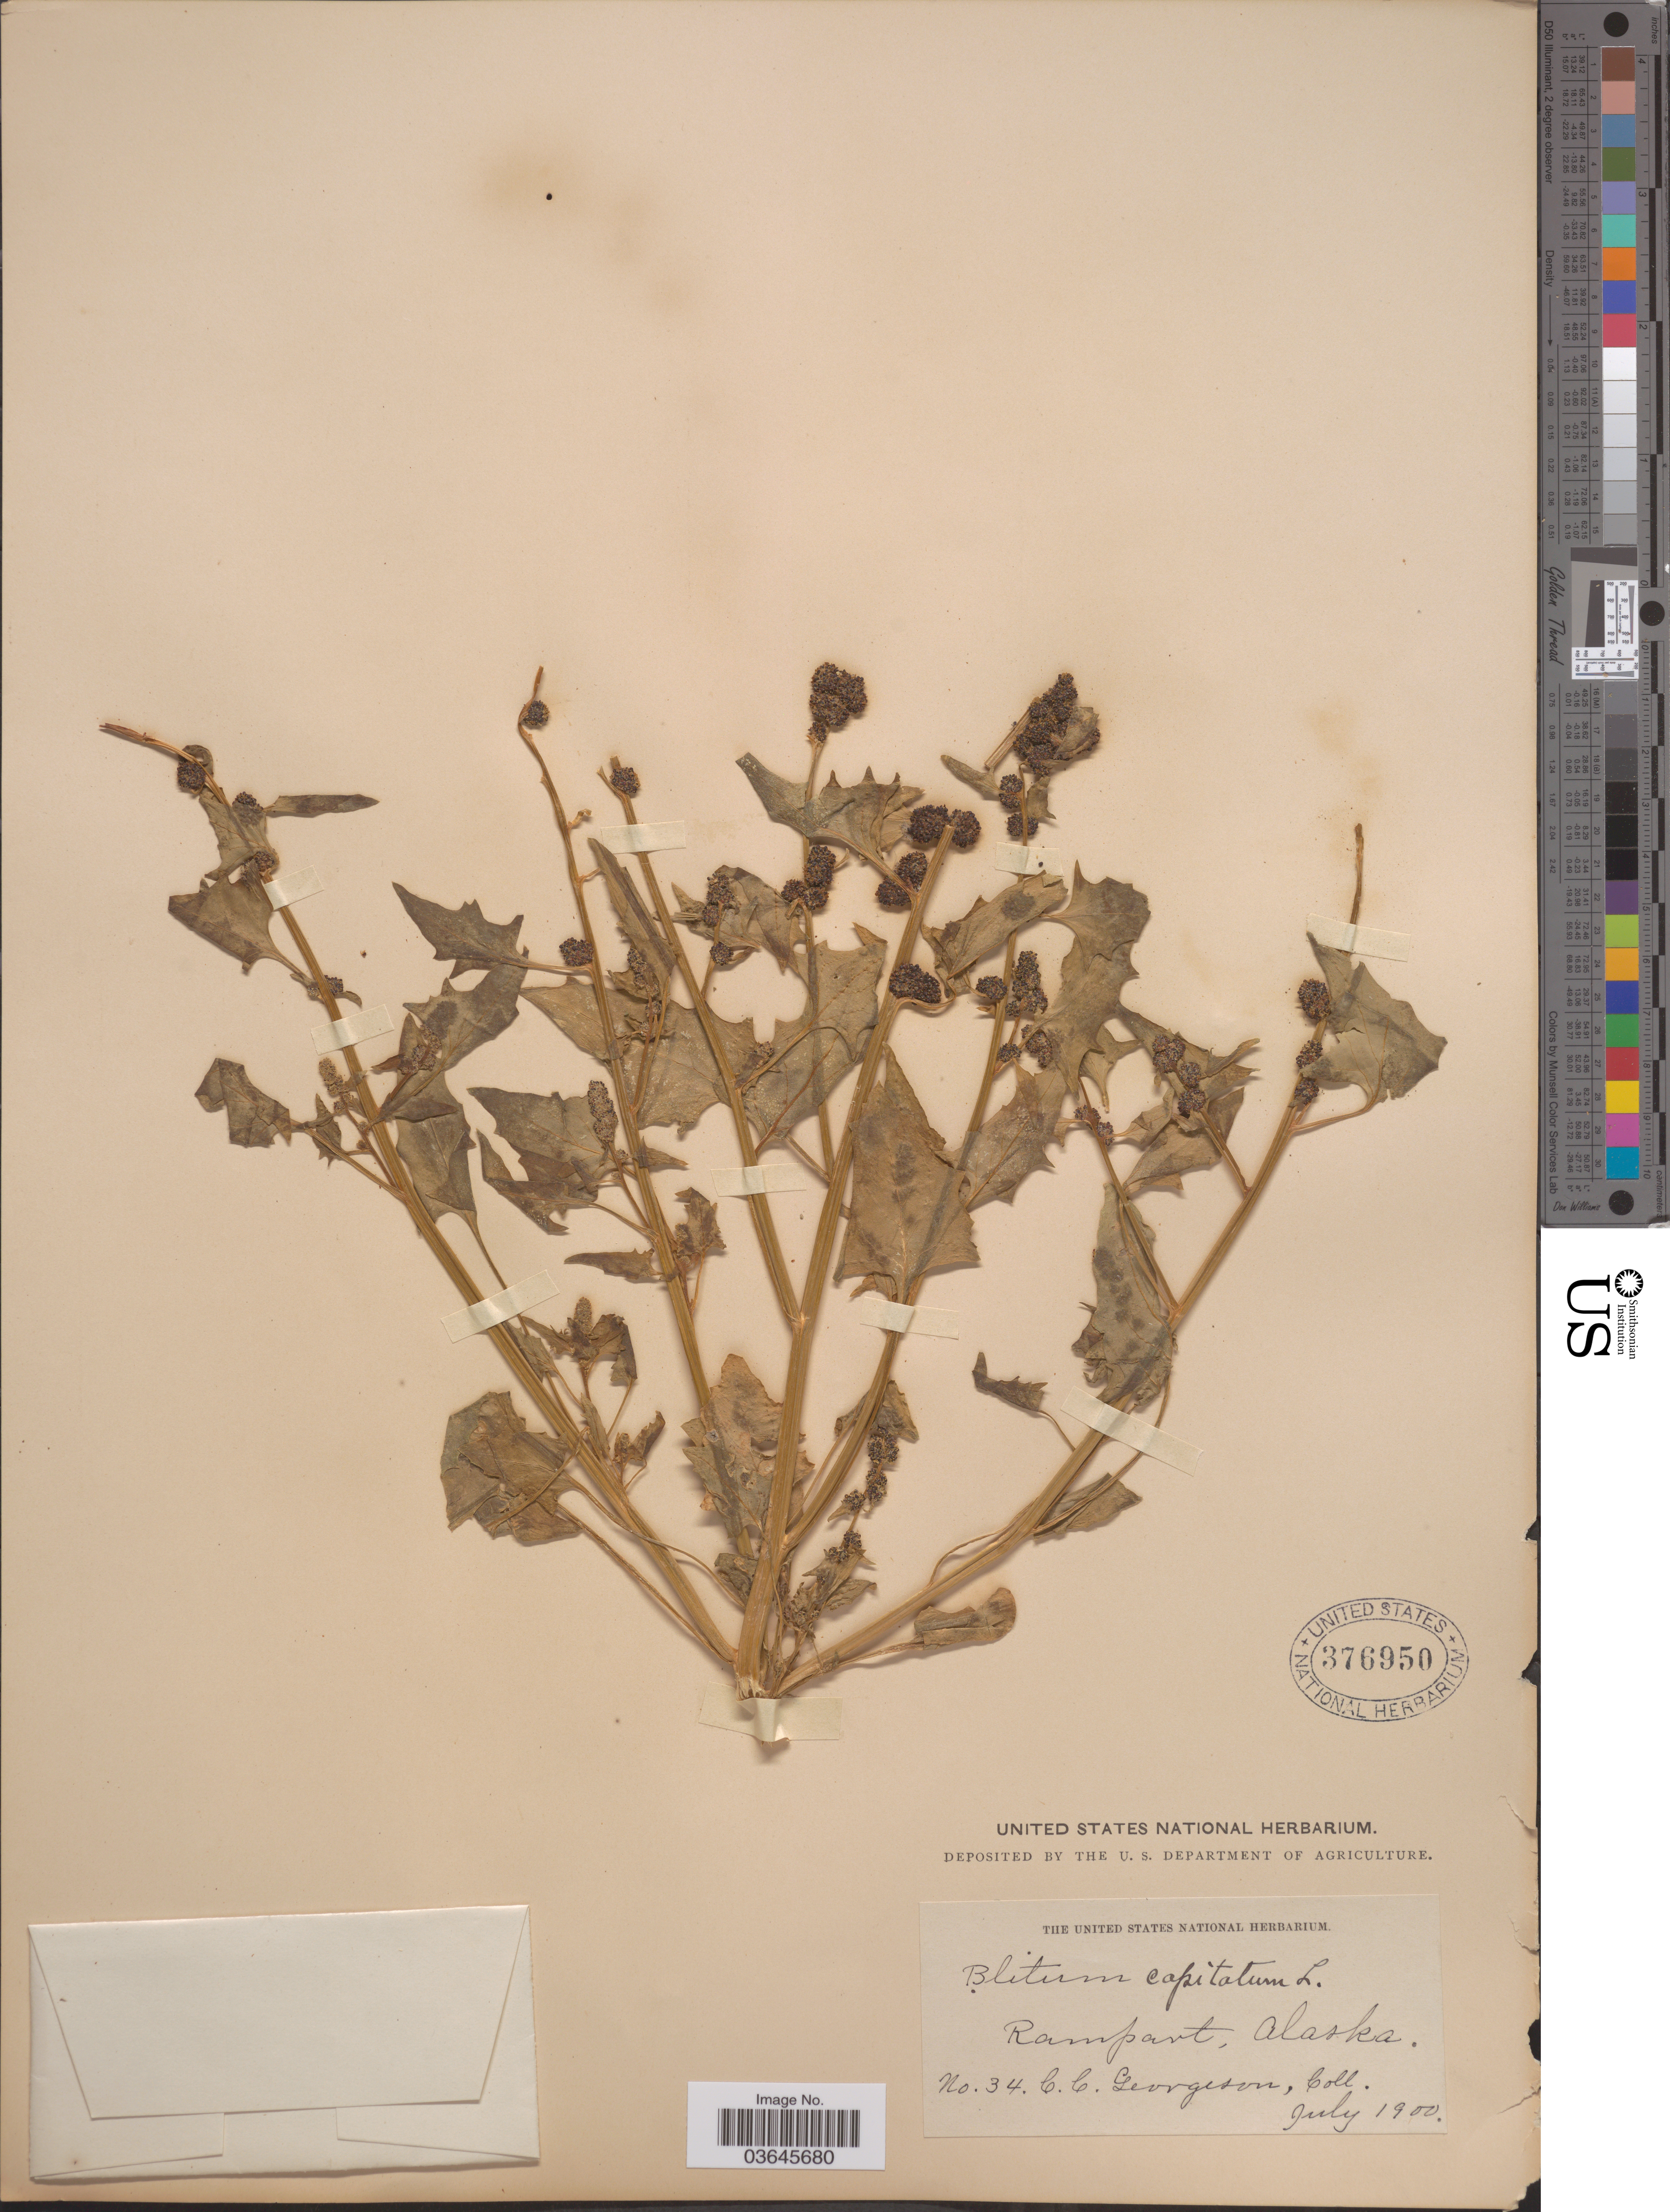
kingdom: Plantae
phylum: Tracheophyta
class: Magnoliopsida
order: Caryophyllales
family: Amaranthaceae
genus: Blitum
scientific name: Blitum capitatum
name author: L.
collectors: C. Georgeson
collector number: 34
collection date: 1900-07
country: United States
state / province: Alaska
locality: Rampart.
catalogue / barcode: US 376950